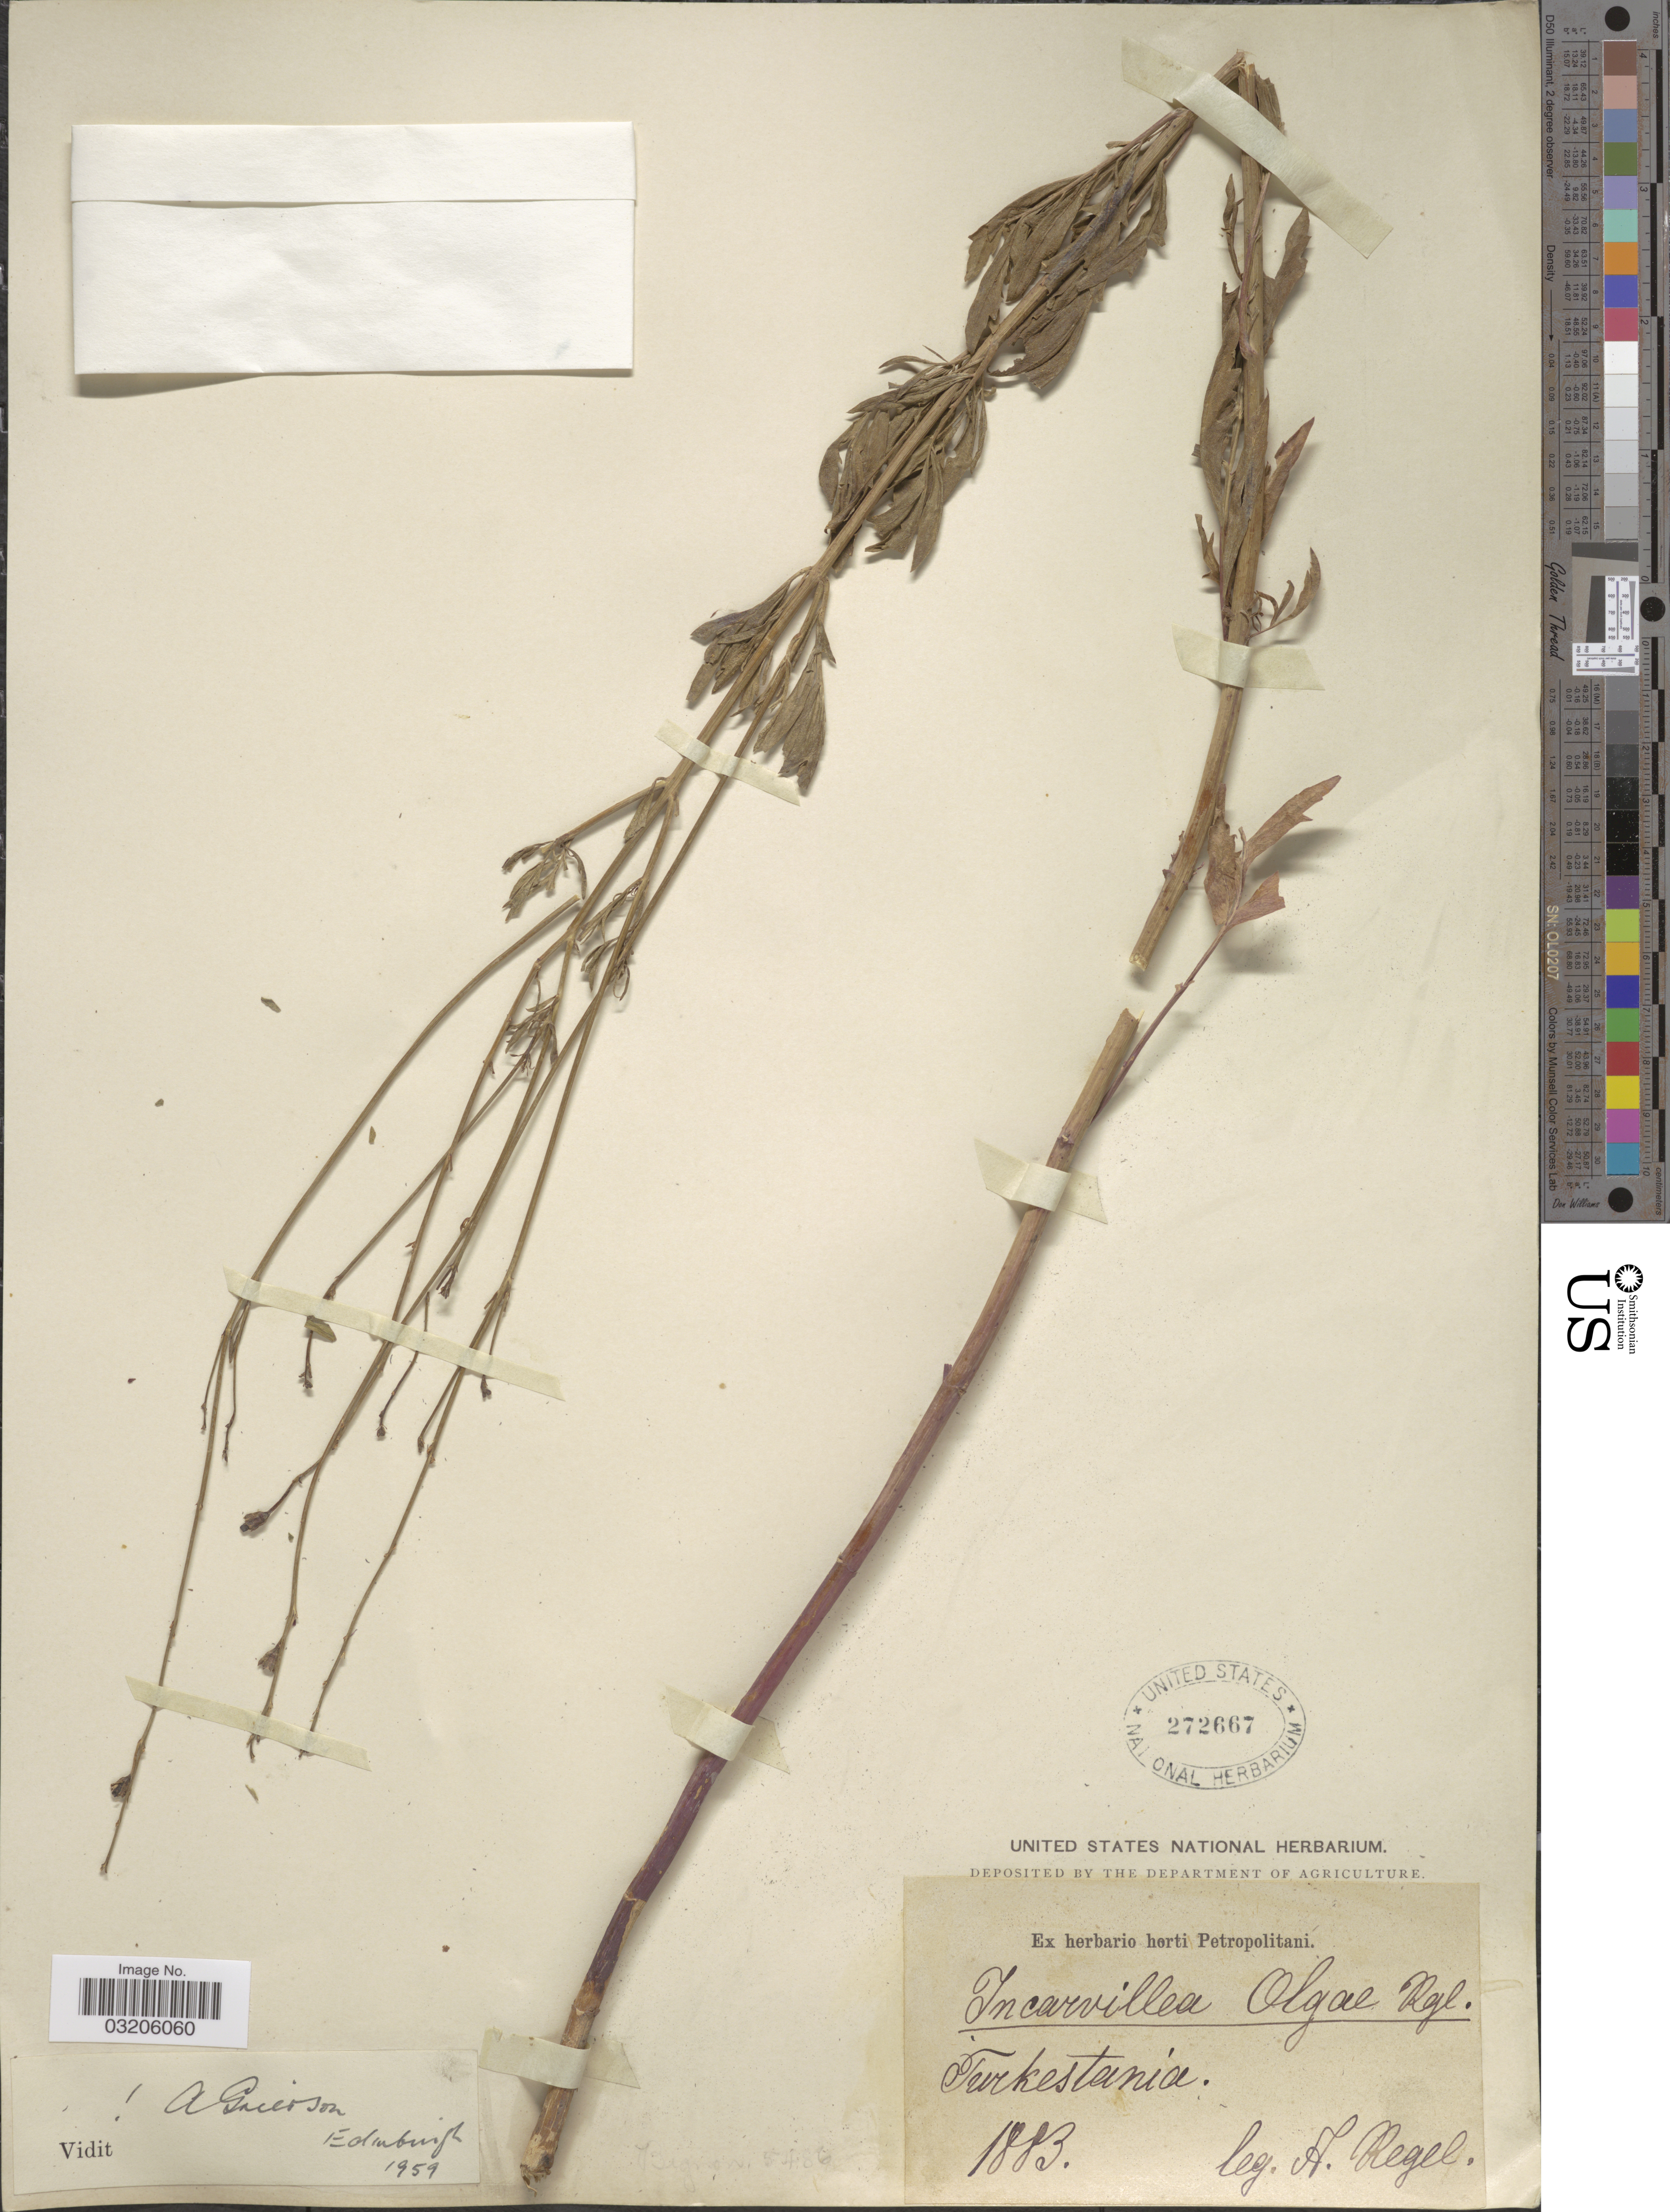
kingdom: Plantae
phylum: Tracheophyta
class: Magnoliopsida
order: Lamiales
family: Bignoniaceae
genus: Incarvillea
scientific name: Incarvillea olgae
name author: Regel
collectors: A. Regel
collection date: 1883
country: Kazakhstan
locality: Turkistan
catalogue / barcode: US 272667